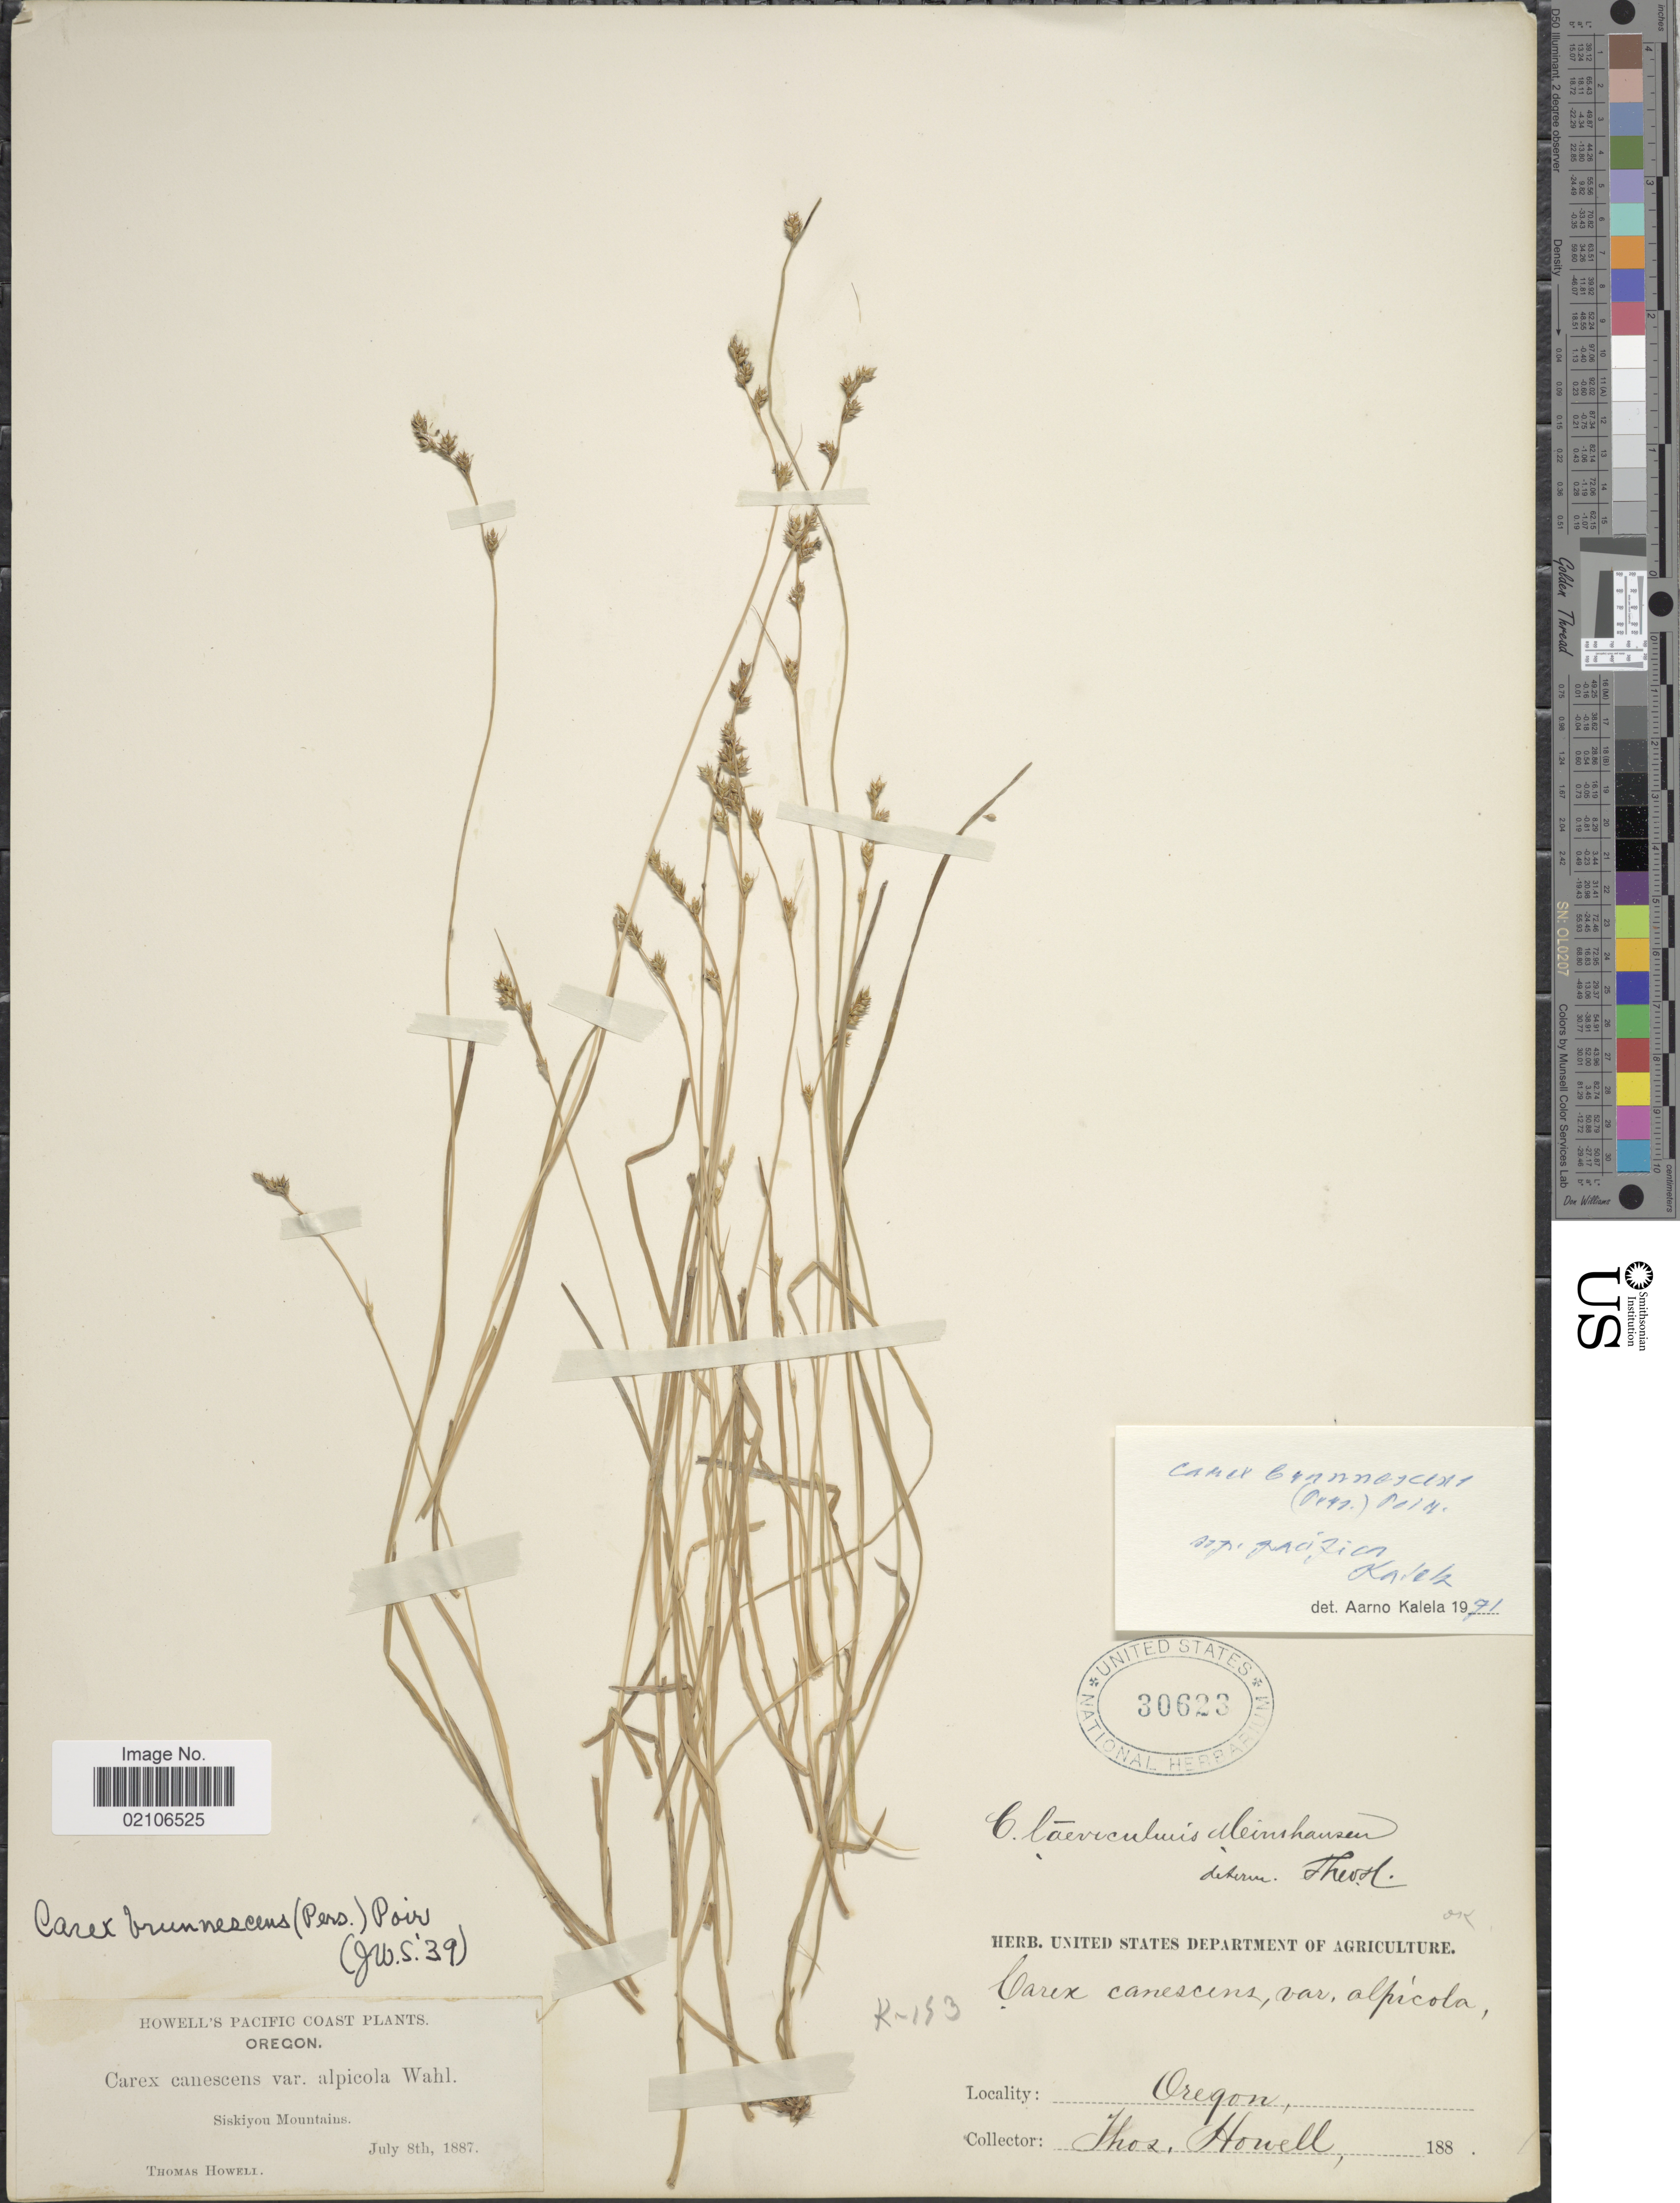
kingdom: Plantae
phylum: Tracheophyta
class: Liliopsida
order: Poales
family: Cyperaceae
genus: Carex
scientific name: Carex brunnescens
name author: (Pers.) Poir.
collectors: T. Howell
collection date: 1887-07-08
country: United States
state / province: Oregon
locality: Siskiyou Mountains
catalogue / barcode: US 30623